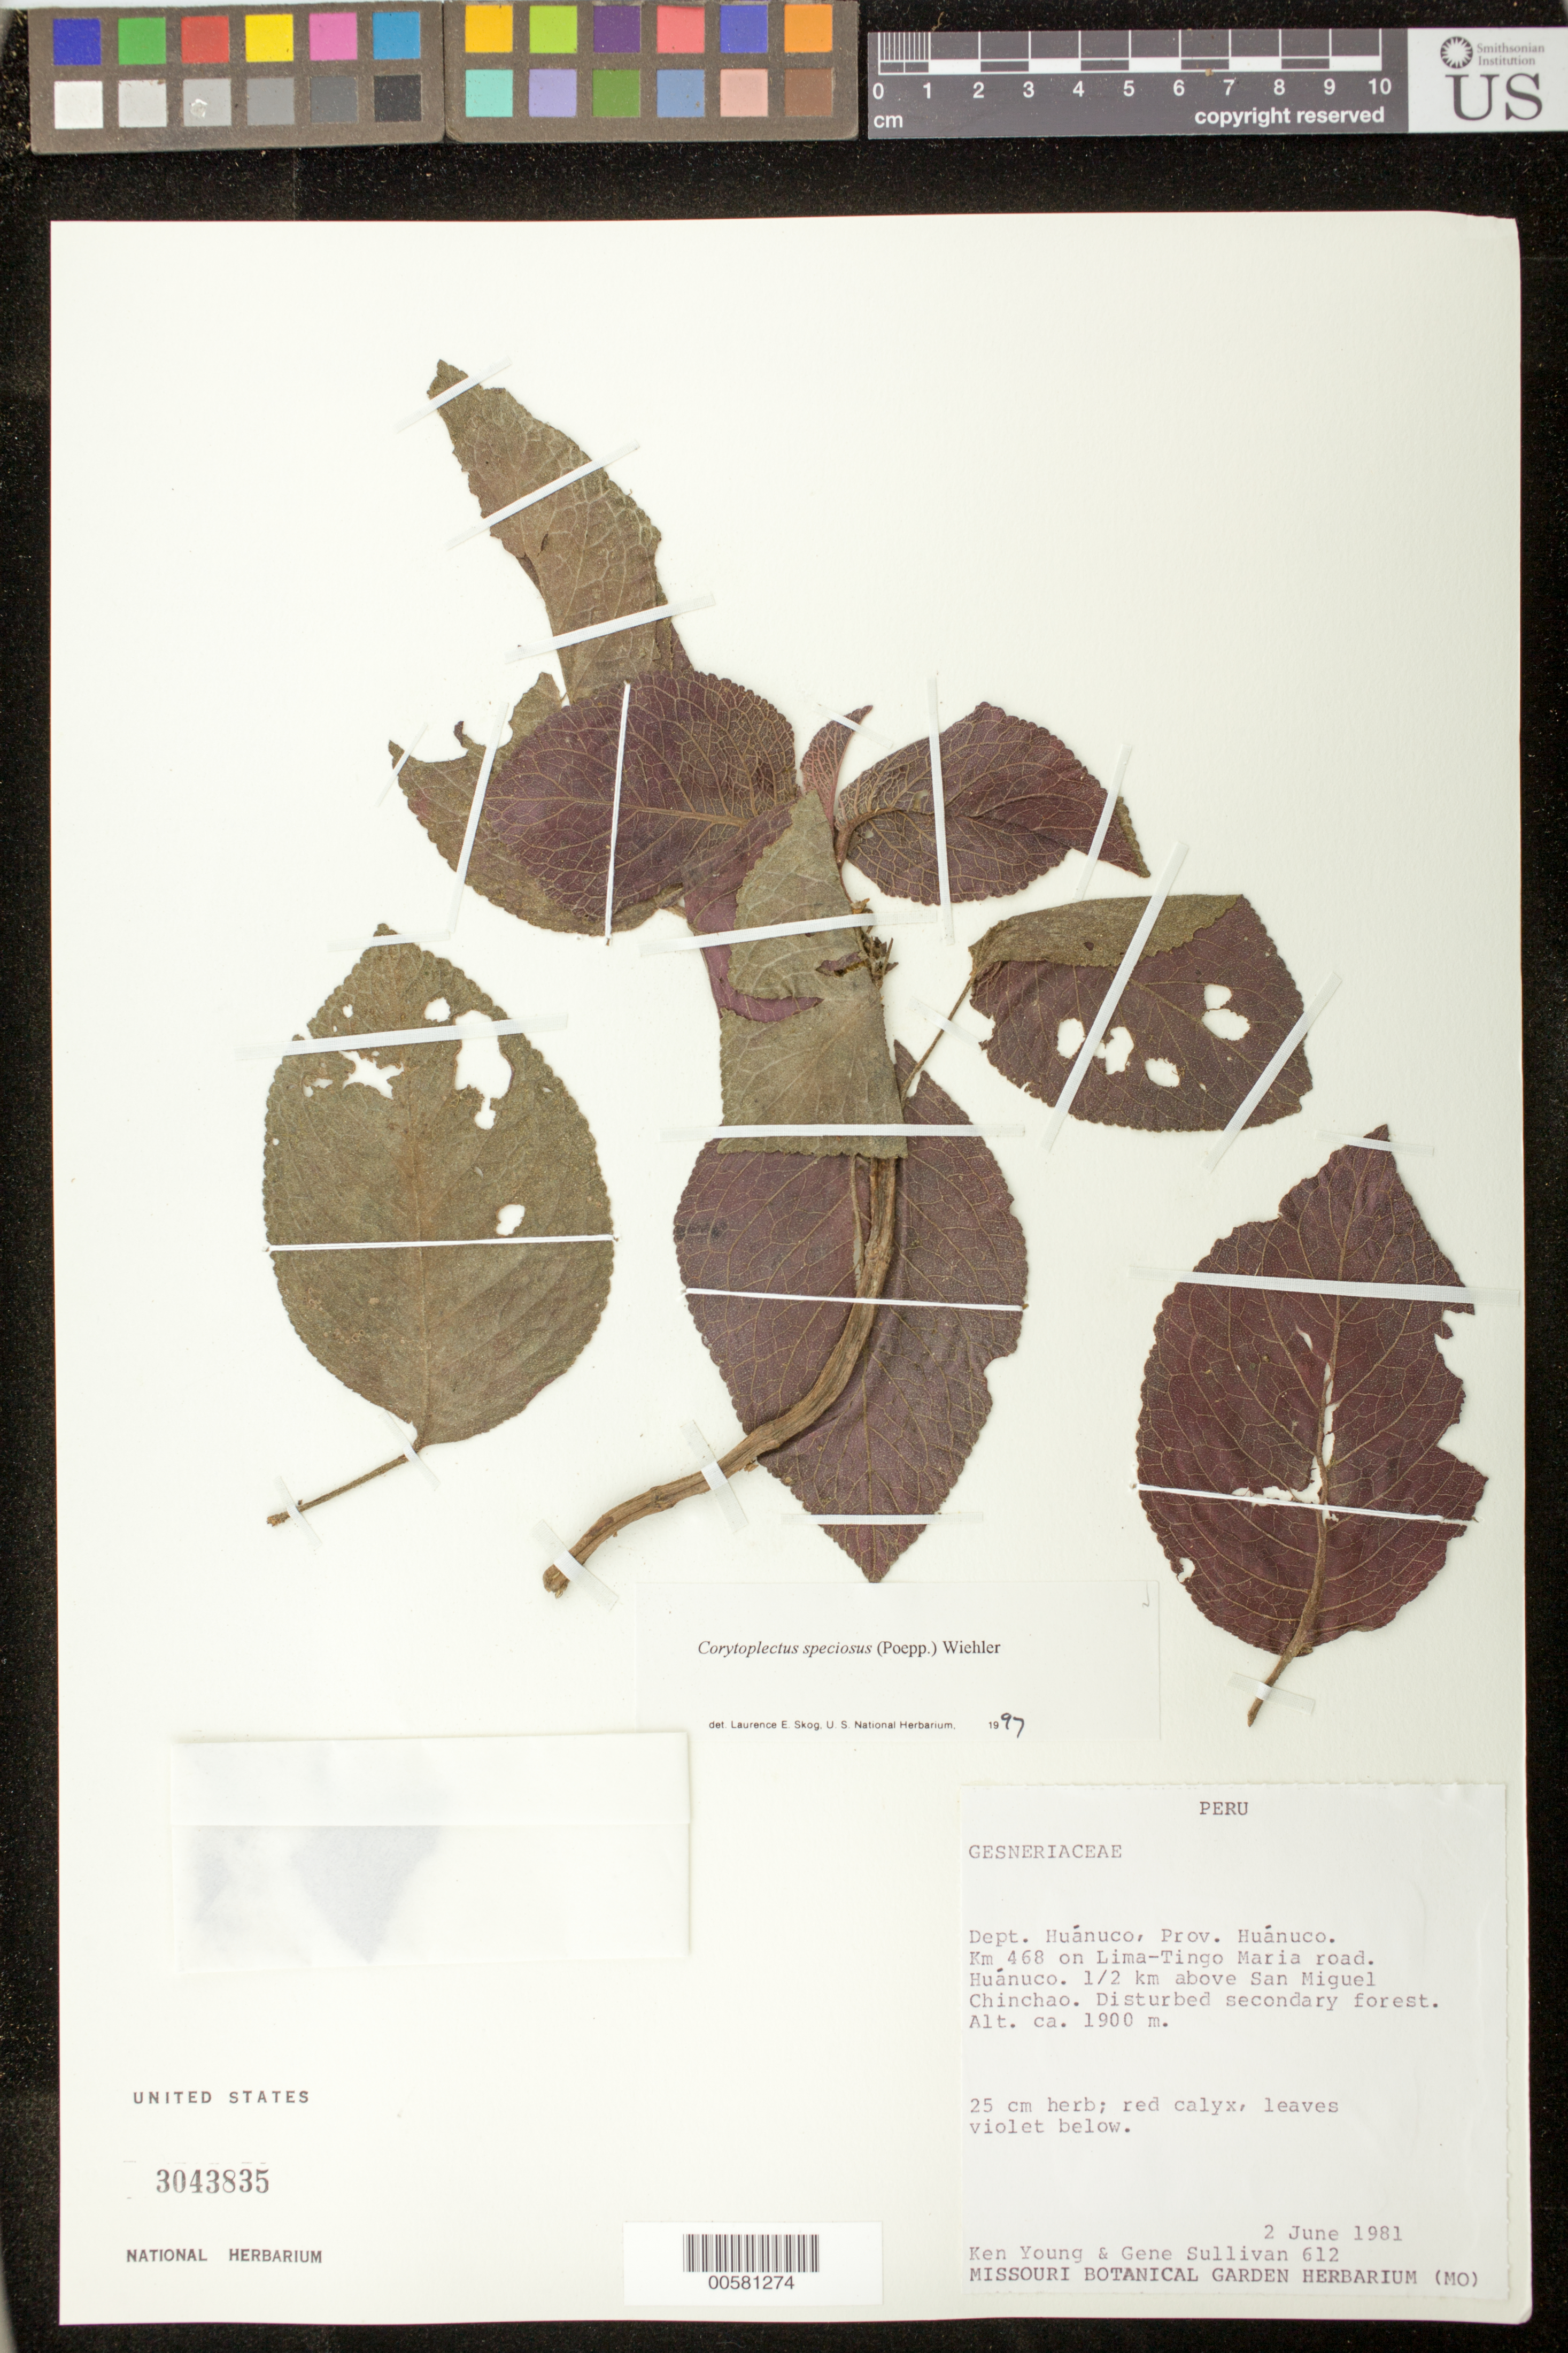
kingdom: Plantae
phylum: Tracheophyta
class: Magnoliopsida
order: Lamiales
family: Gesneriaceae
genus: Corytoplectus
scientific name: Corytoplectus speciosus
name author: (Poepp.) Wiehler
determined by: Skog, Laurence E.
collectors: K. Young & G. Sullivan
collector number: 612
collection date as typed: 02 Jun 1981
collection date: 1981-06-02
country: Peru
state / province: Huánuco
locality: Prov. Huanuco; km 468 on Lima-Tingo Maria road, Huanuco, 1/2 km above San Miguel Chinchao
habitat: Disturbed secondary forest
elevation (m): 1900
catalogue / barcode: US 3043835